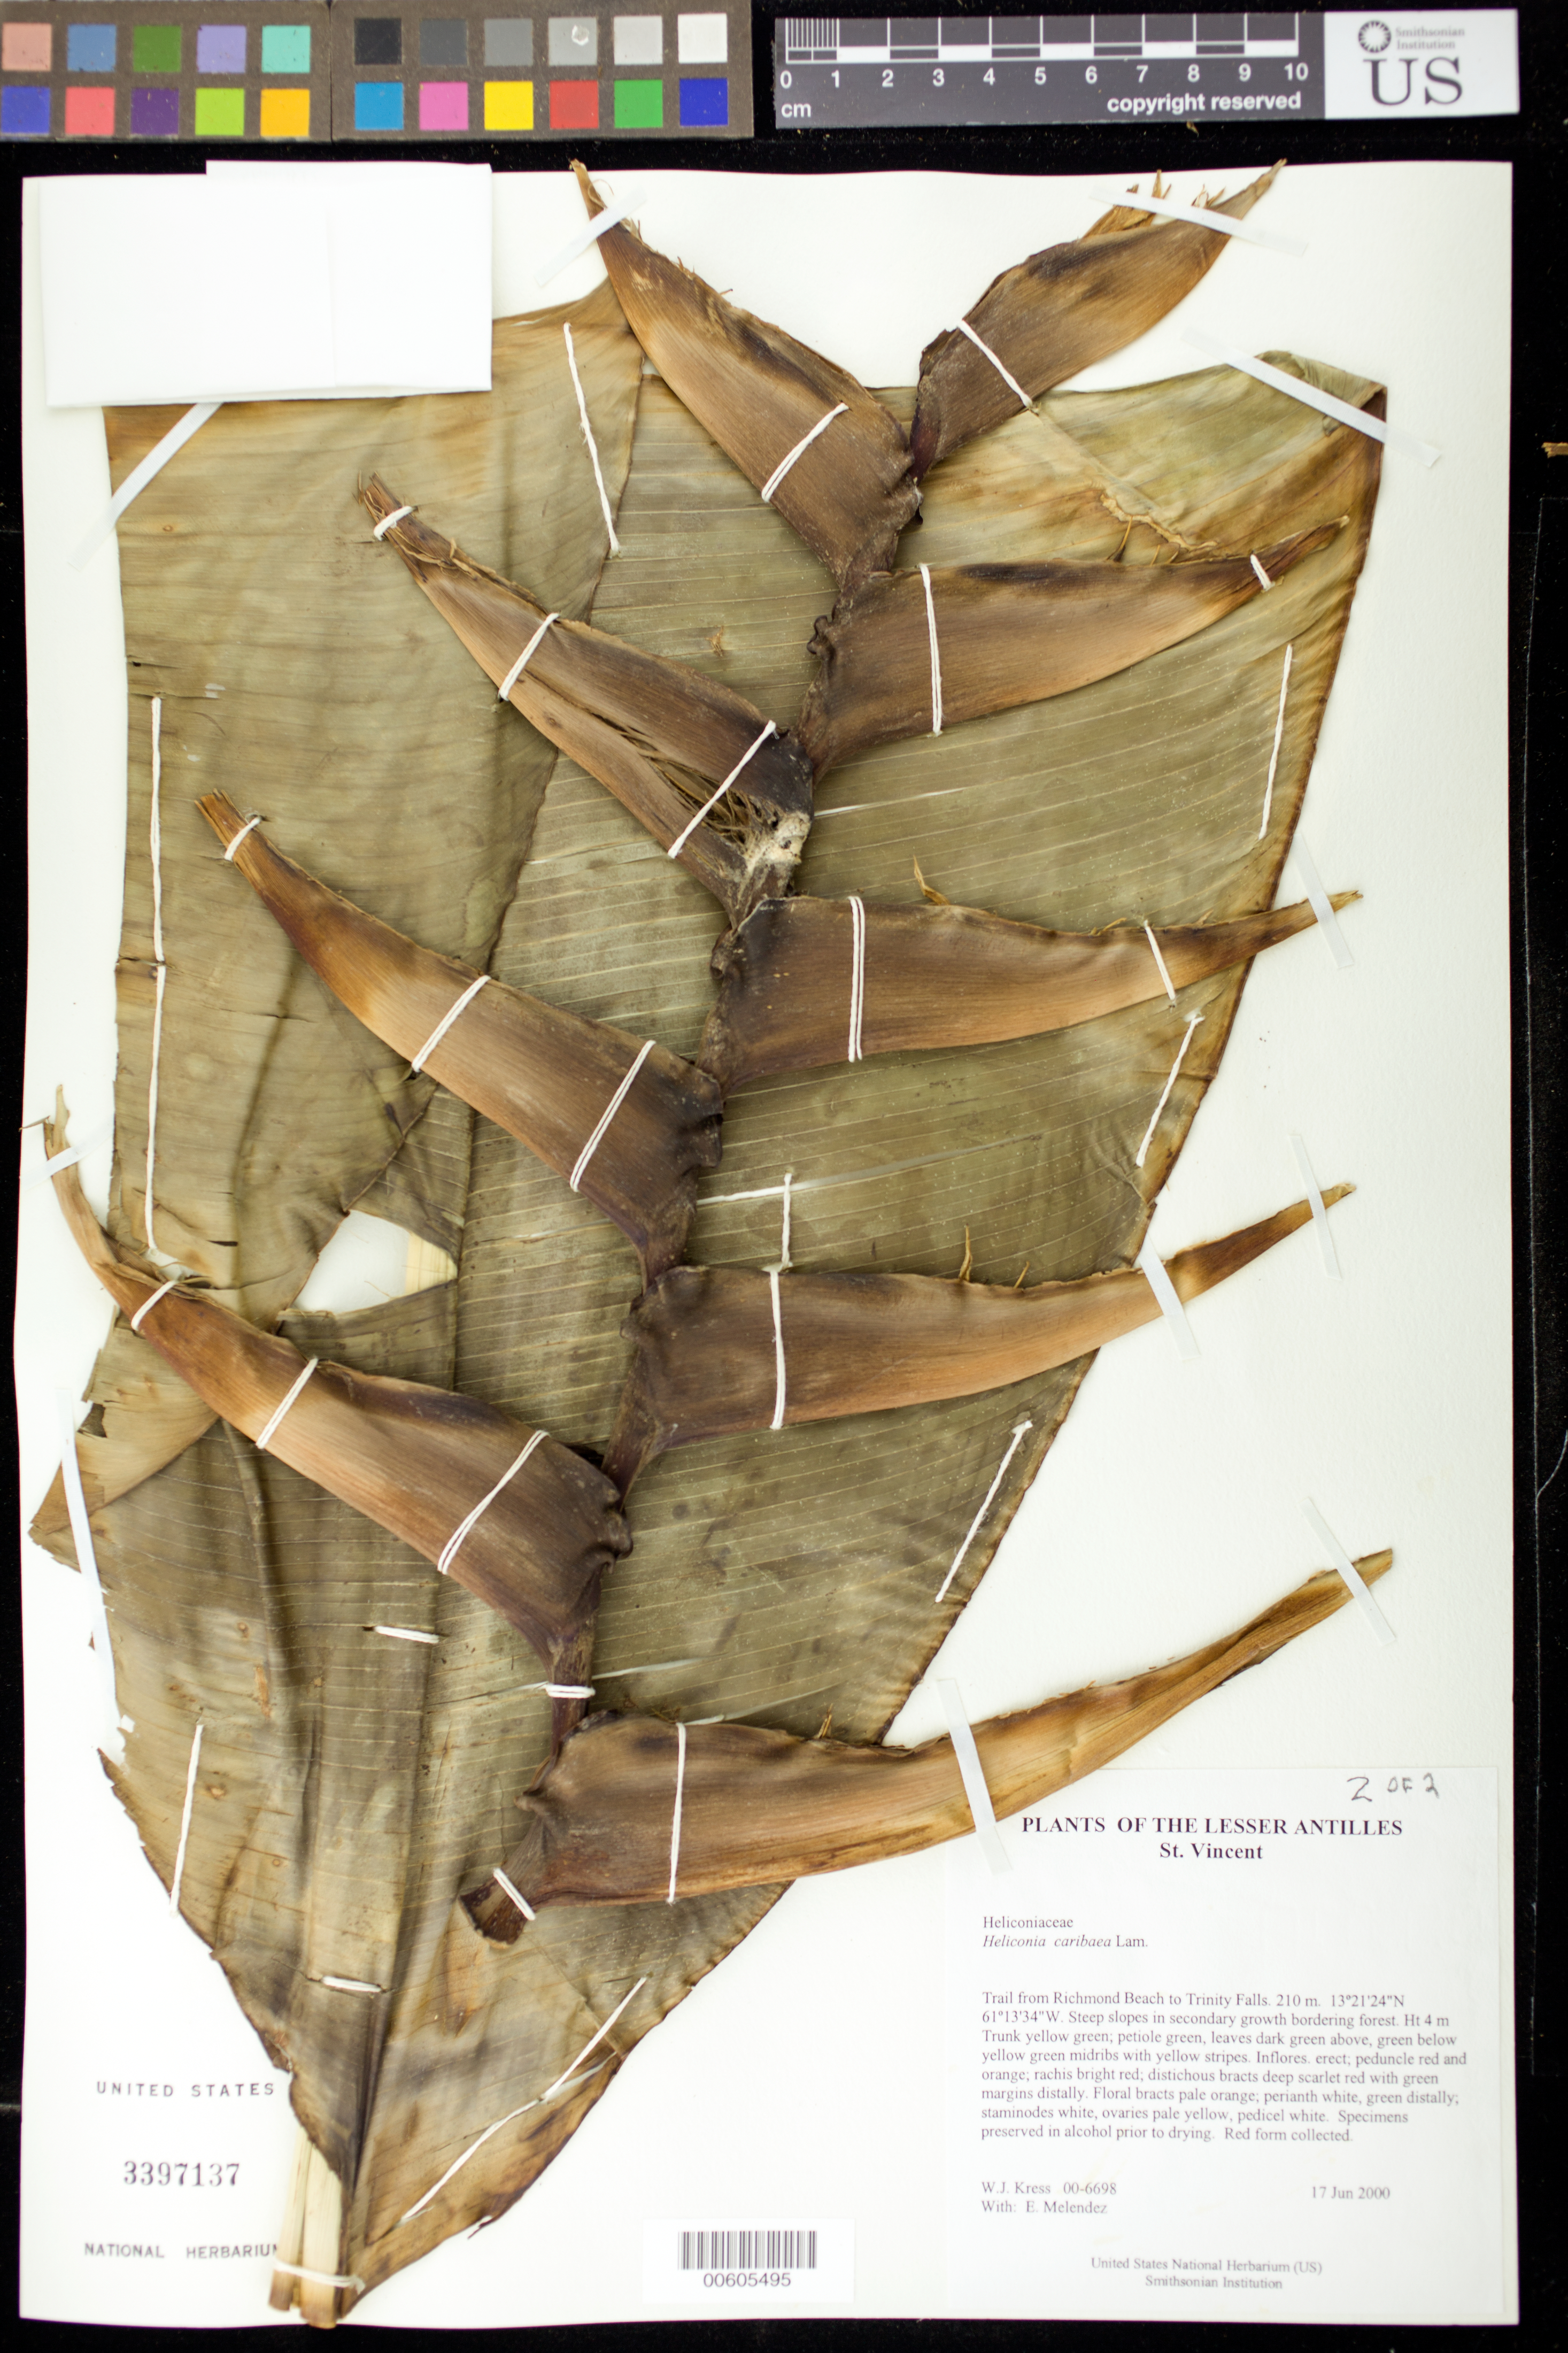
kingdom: Plantae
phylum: Tracheophyta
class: Liliopsida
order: Zingiberales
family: Heliconiaceae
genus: Heliconia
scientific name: Heliconia caribaea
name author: Lam.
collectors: W. J. Kress & E. Meléndez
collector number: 00-6698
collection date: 2000-06-17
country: St. Vincent - Grenadines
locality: Trail from Richmond Beach to Trinity Falls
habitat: Steep slopes in secondary growth bordering forest.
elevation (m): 210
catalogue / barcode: US 3397137